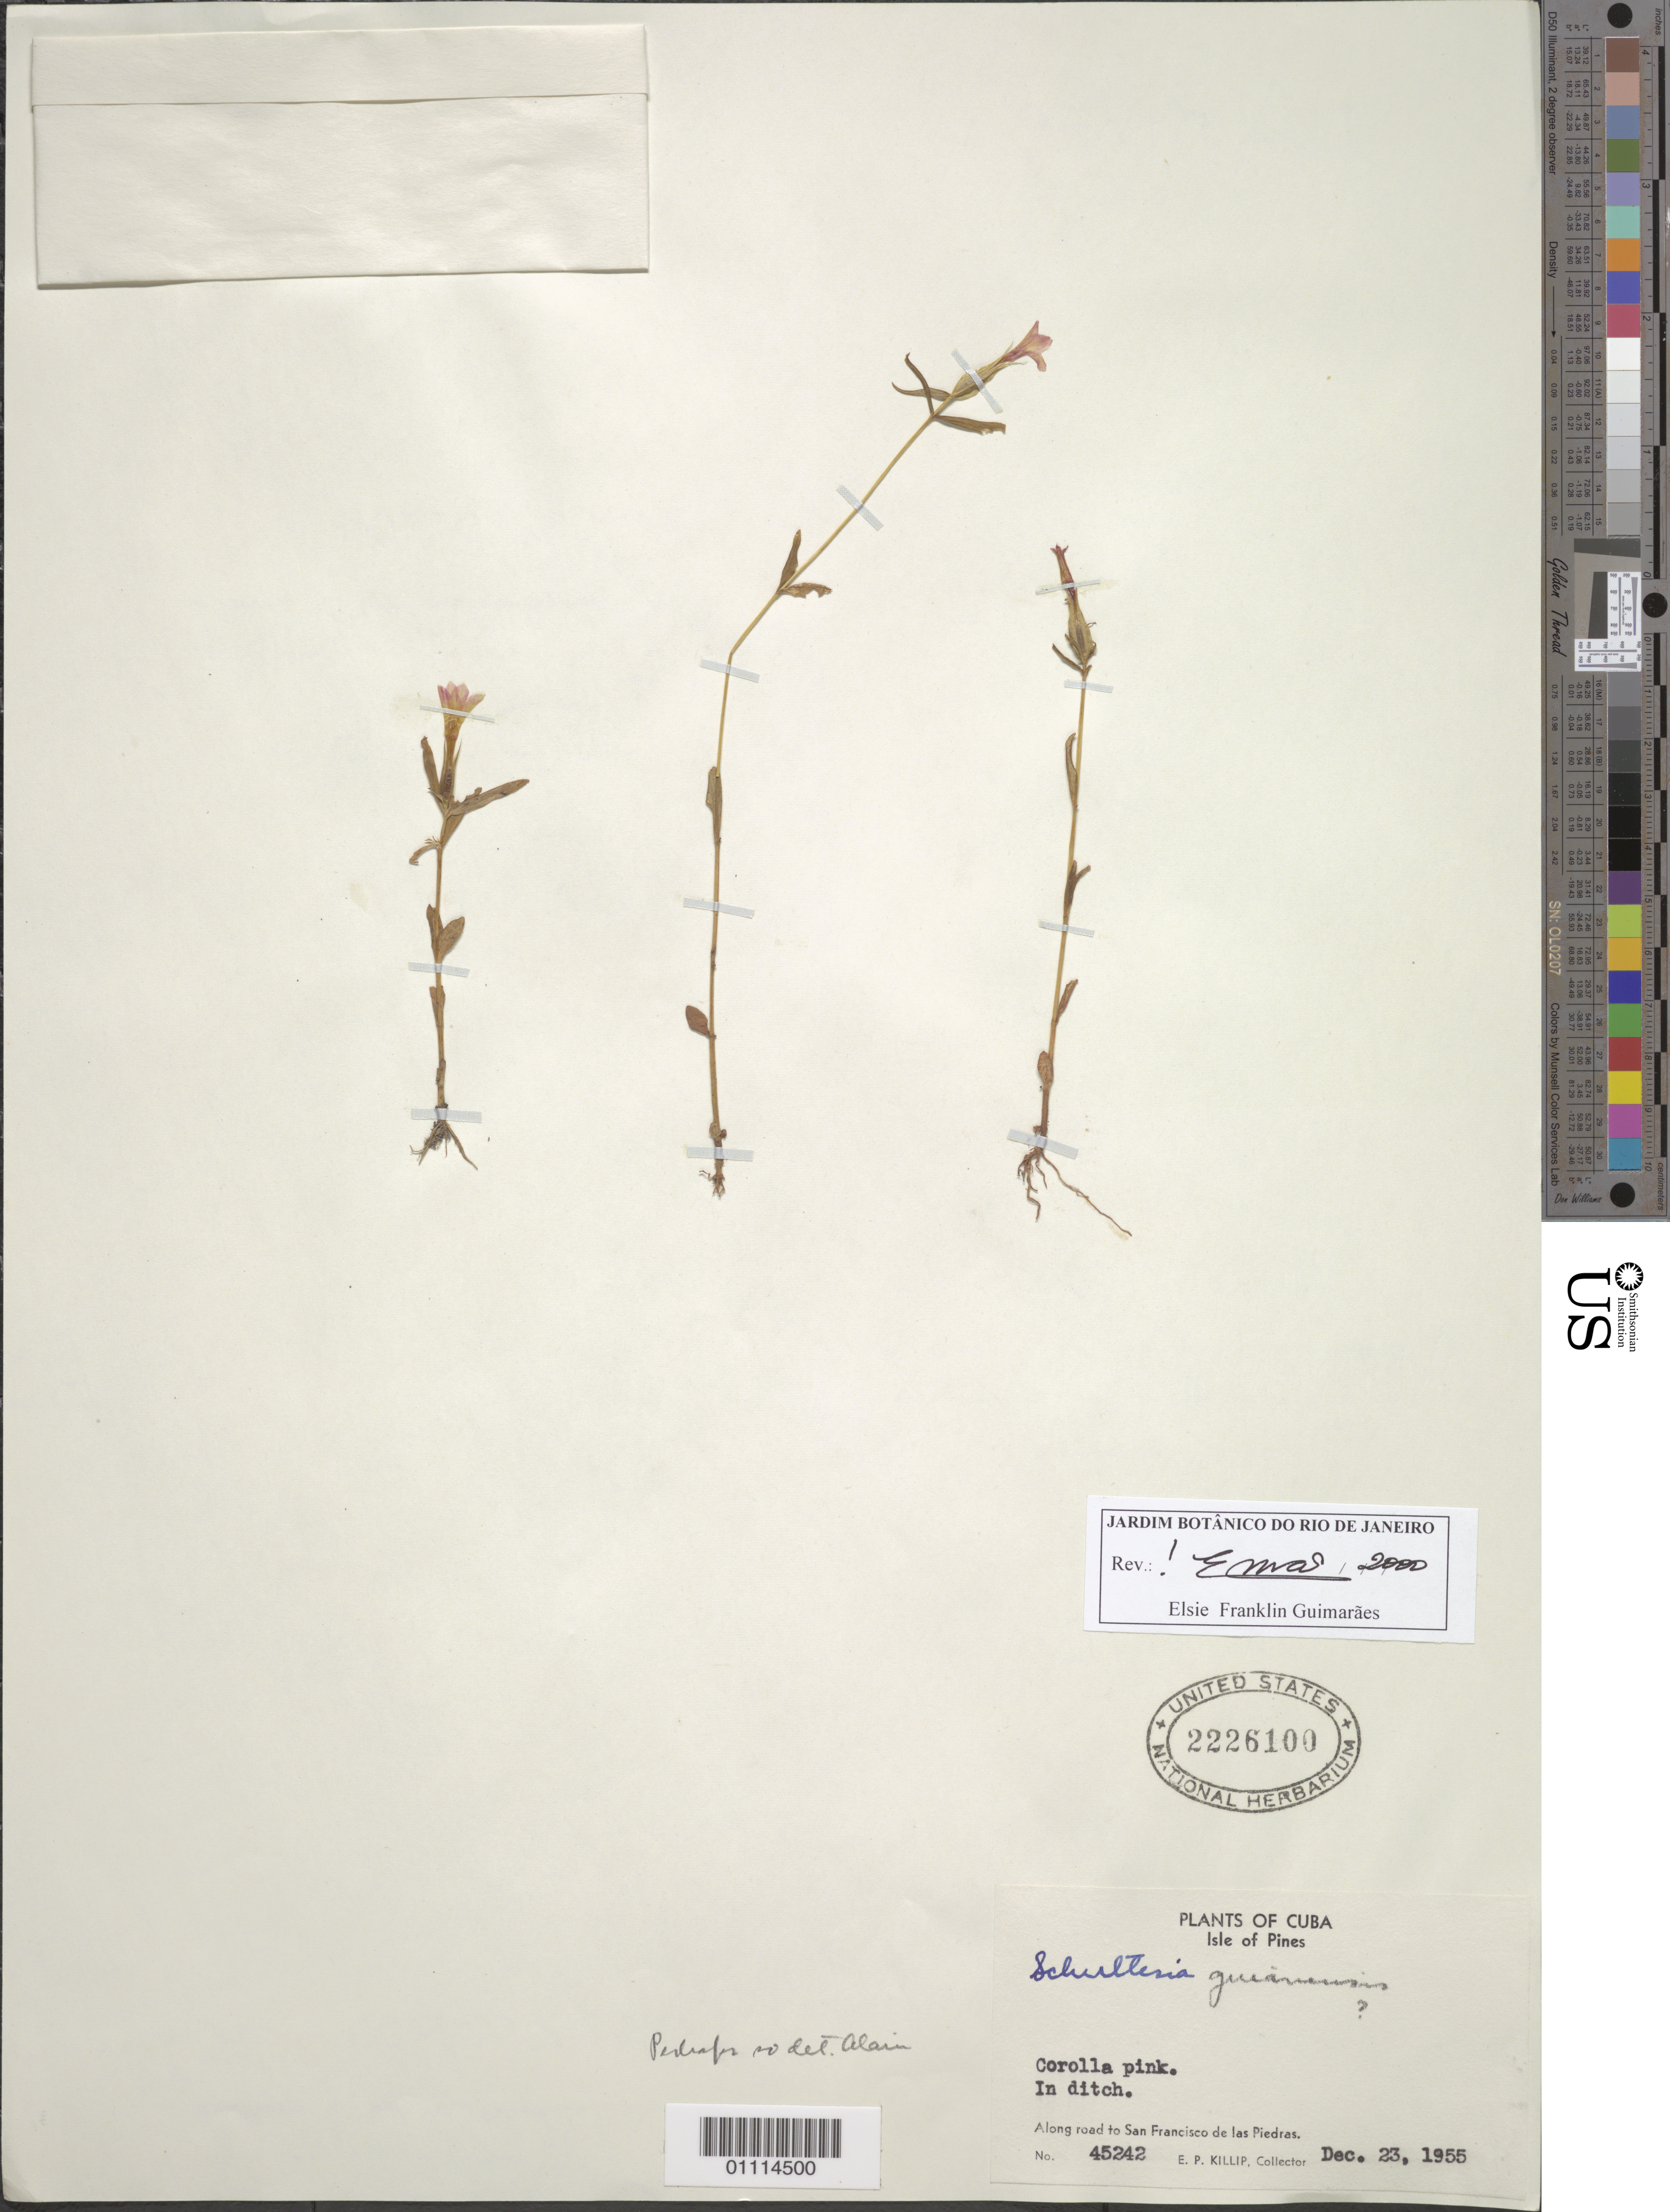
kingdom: Plantae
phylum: Tracheophyta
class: Magnoliopsida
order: Gentianales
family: Gentianaceae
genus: Schultesia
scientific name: Schultesia guianensis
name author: (Aubl.) Malme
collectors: A. F. G. Kerr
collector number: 45242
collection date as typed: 23 Dec 1955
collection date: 1955-12-23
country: Cuba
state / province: Isla de La Juventud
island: Isla de la Juventud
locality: Isle of Pines, Along road to San Francisco de las Piedras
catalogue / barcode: US 2226100